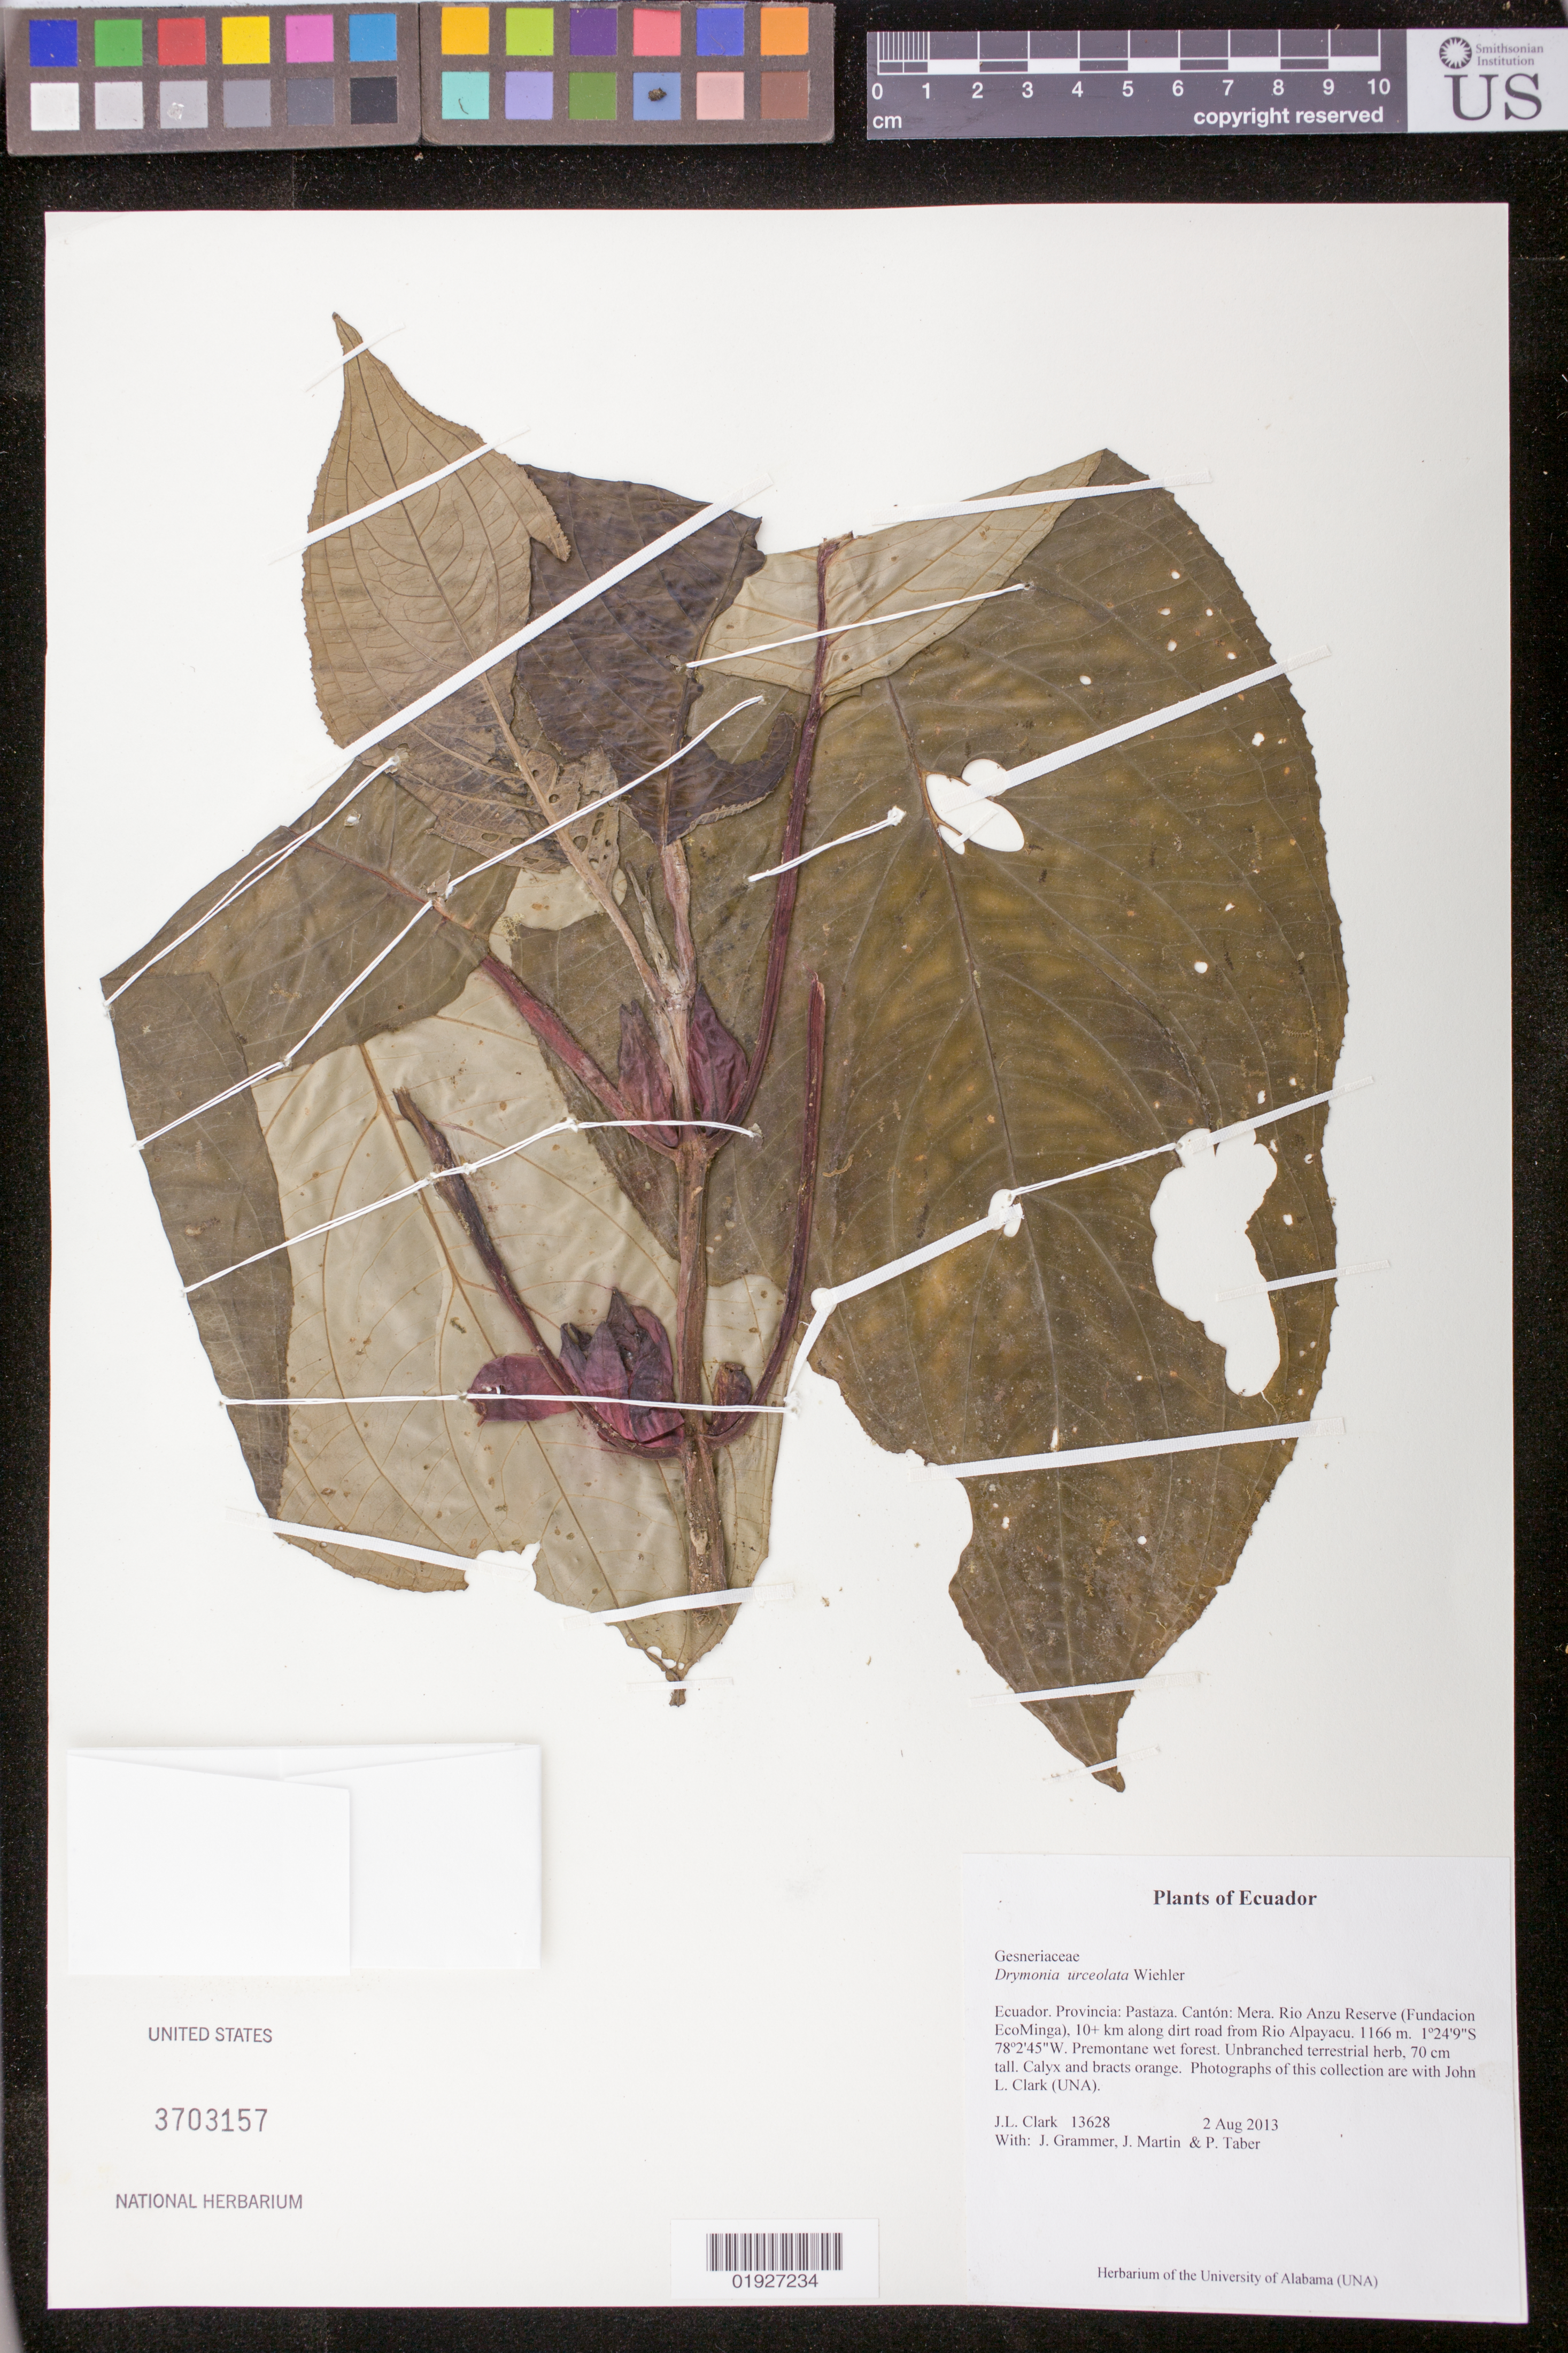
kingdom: Plantae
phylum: Tracheophyta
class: Magnoliopsida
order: Lamiales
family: Gesneriaceae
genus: Drymonia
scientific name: Drymonia urceolata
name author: Wiehler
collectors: J. L. Clark, J. Grammer, J. Martin & P. Taber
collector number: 13628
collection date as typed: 2 Aug 2013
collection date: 2013-08-02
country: Ecuador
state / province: Pastaza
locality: Canton: Mera. Rio Anzu Reserve (Fundacion EcoMinga), 10+ km along dirt road from Rio Alpayacu.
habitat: Premontane wet forest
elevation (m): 1166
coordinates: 1 24 9 S, 78 2 45 W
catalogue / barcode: US 3703157